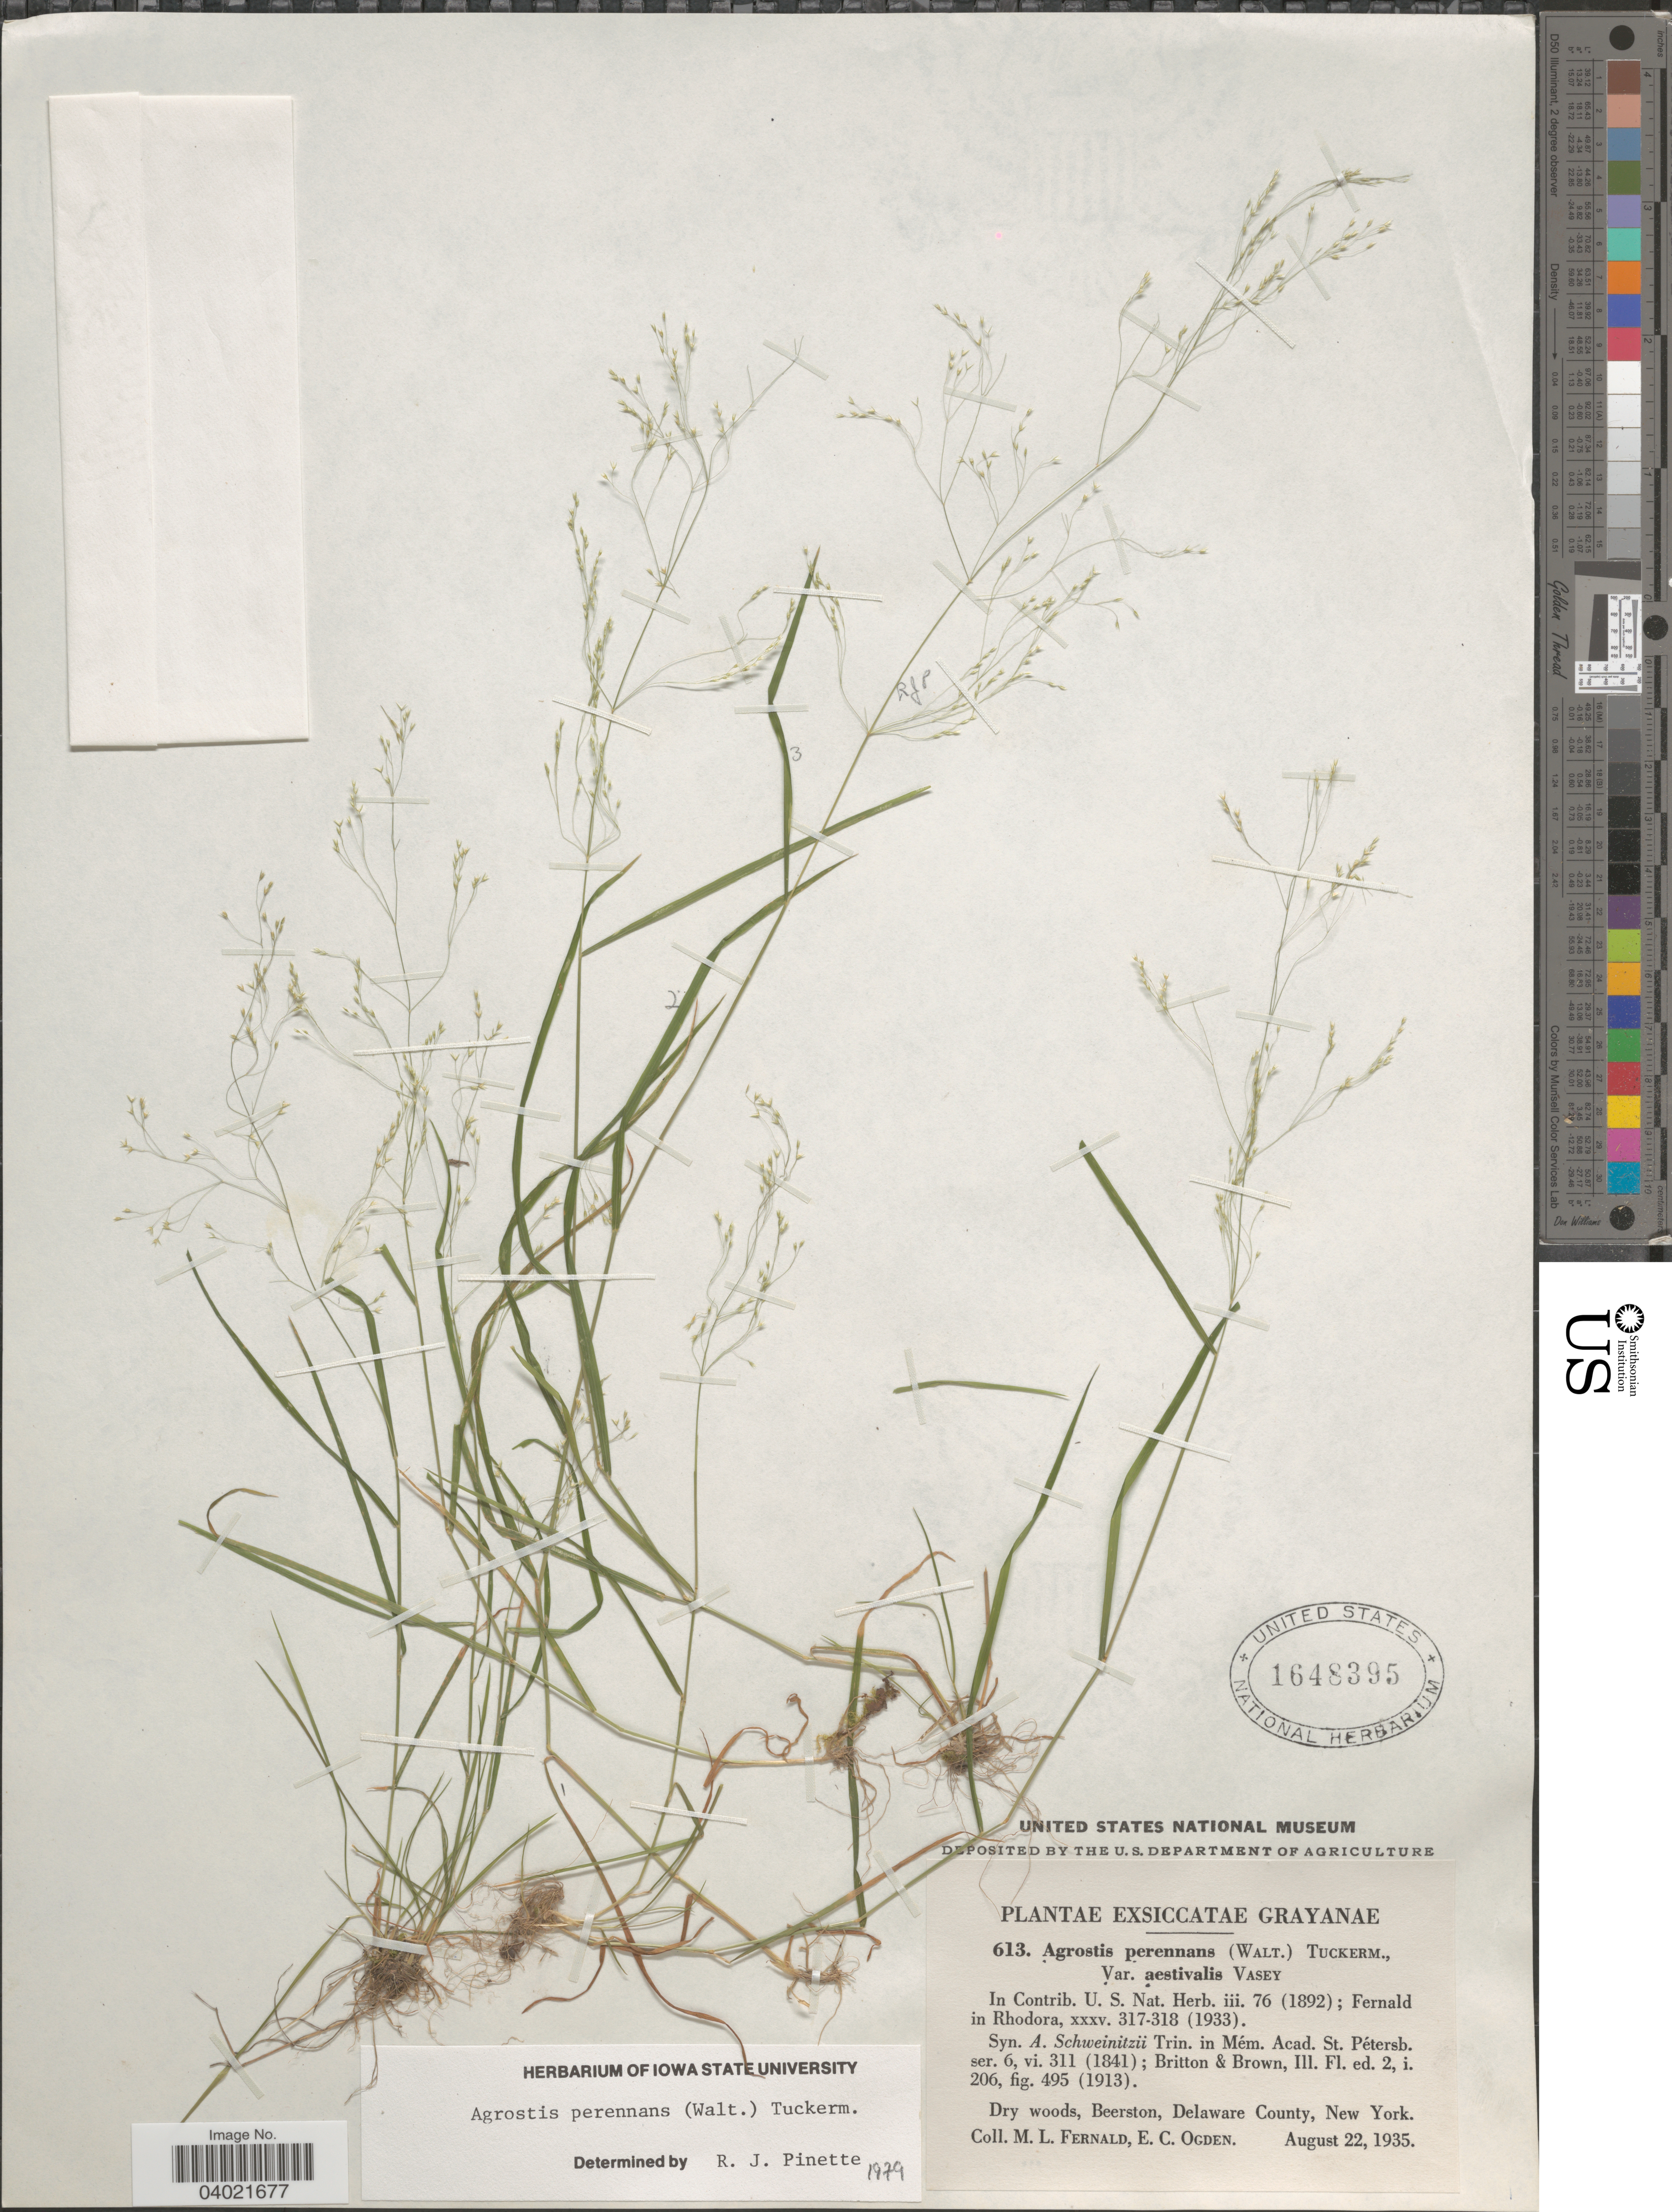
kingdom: Plantae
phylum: Tracheophyta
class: Liliopsida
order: Poales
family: Poaceae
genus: Agrostis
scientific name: Agrostis perennans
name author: (Walter) Tuck.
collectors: M. L. Fernald & E. Ogden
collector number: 613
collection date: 1935-08-22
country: United States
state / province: New York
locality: Dry woods, Beerston, Delaware County.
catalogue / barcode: US 1648395